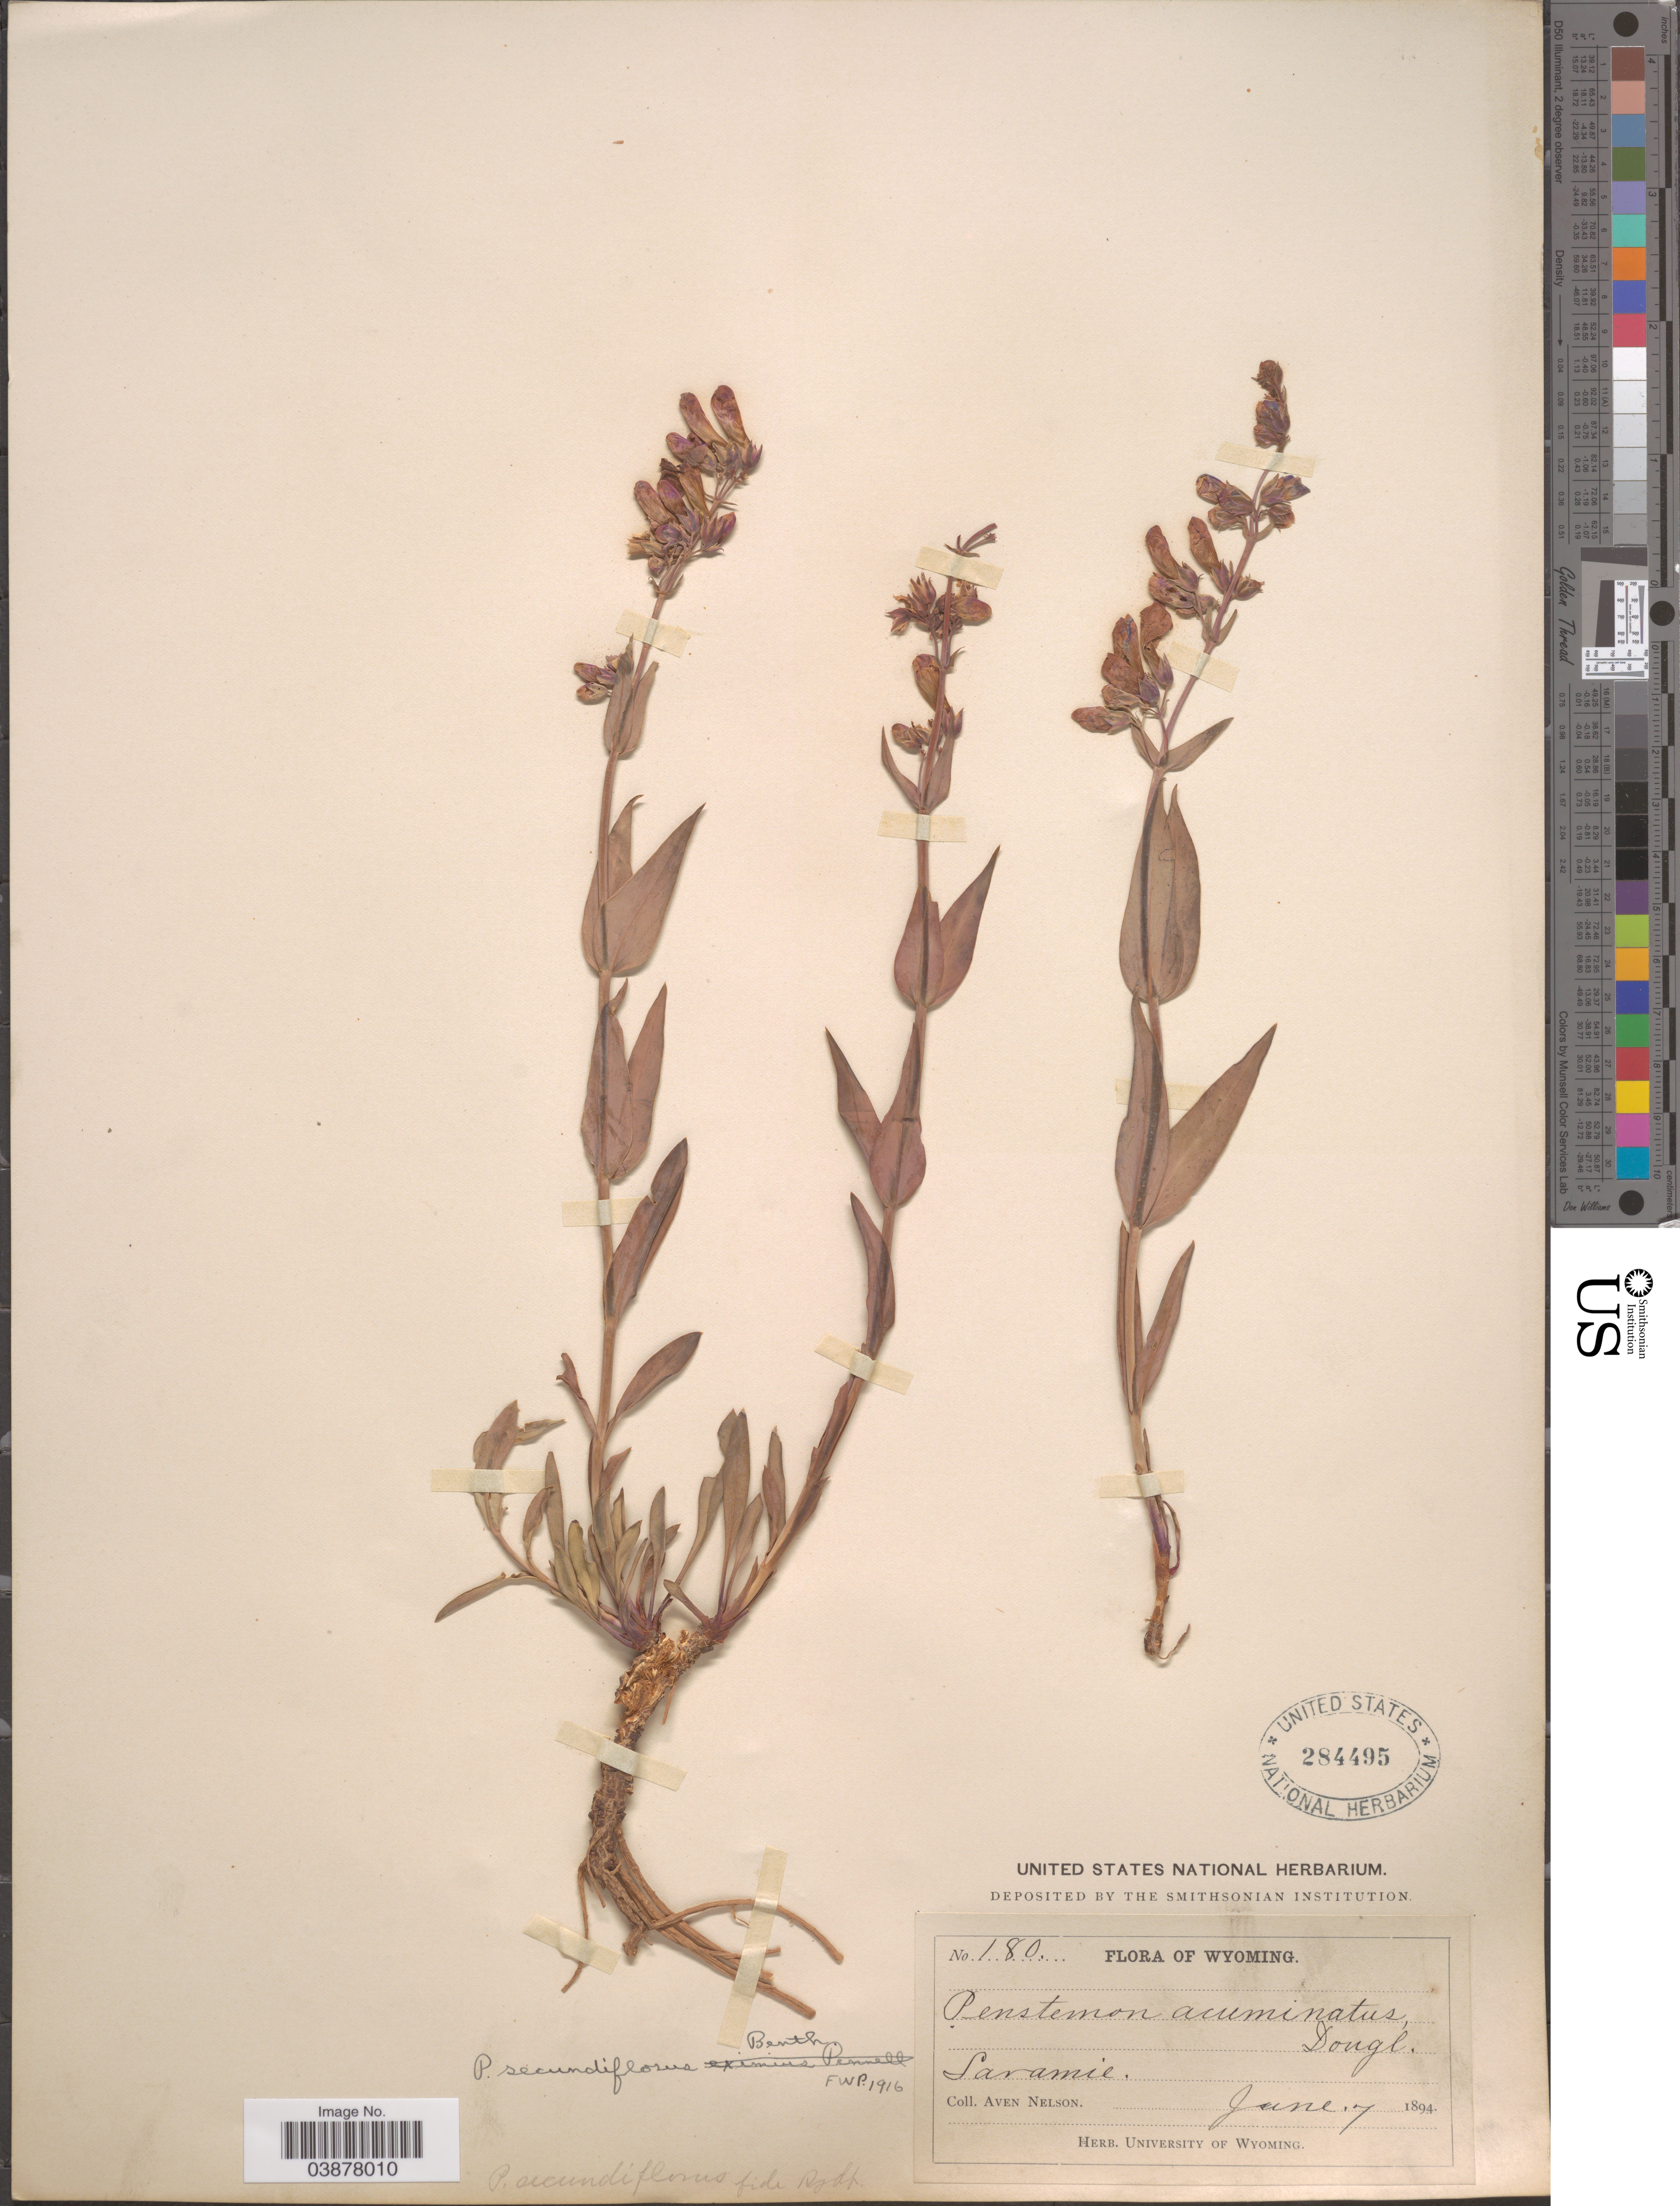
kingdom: Plantae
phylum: Tracheophyta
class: Magnoliopsida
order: Lamiales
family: Plantaginaceae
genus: Penstemon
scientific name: Penstemon secundiflorus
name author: Benth.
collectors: A. Nelson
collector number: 180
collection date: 1894-06-07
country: United States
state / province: Wyoming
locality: Laramie.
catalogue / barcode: US 284495